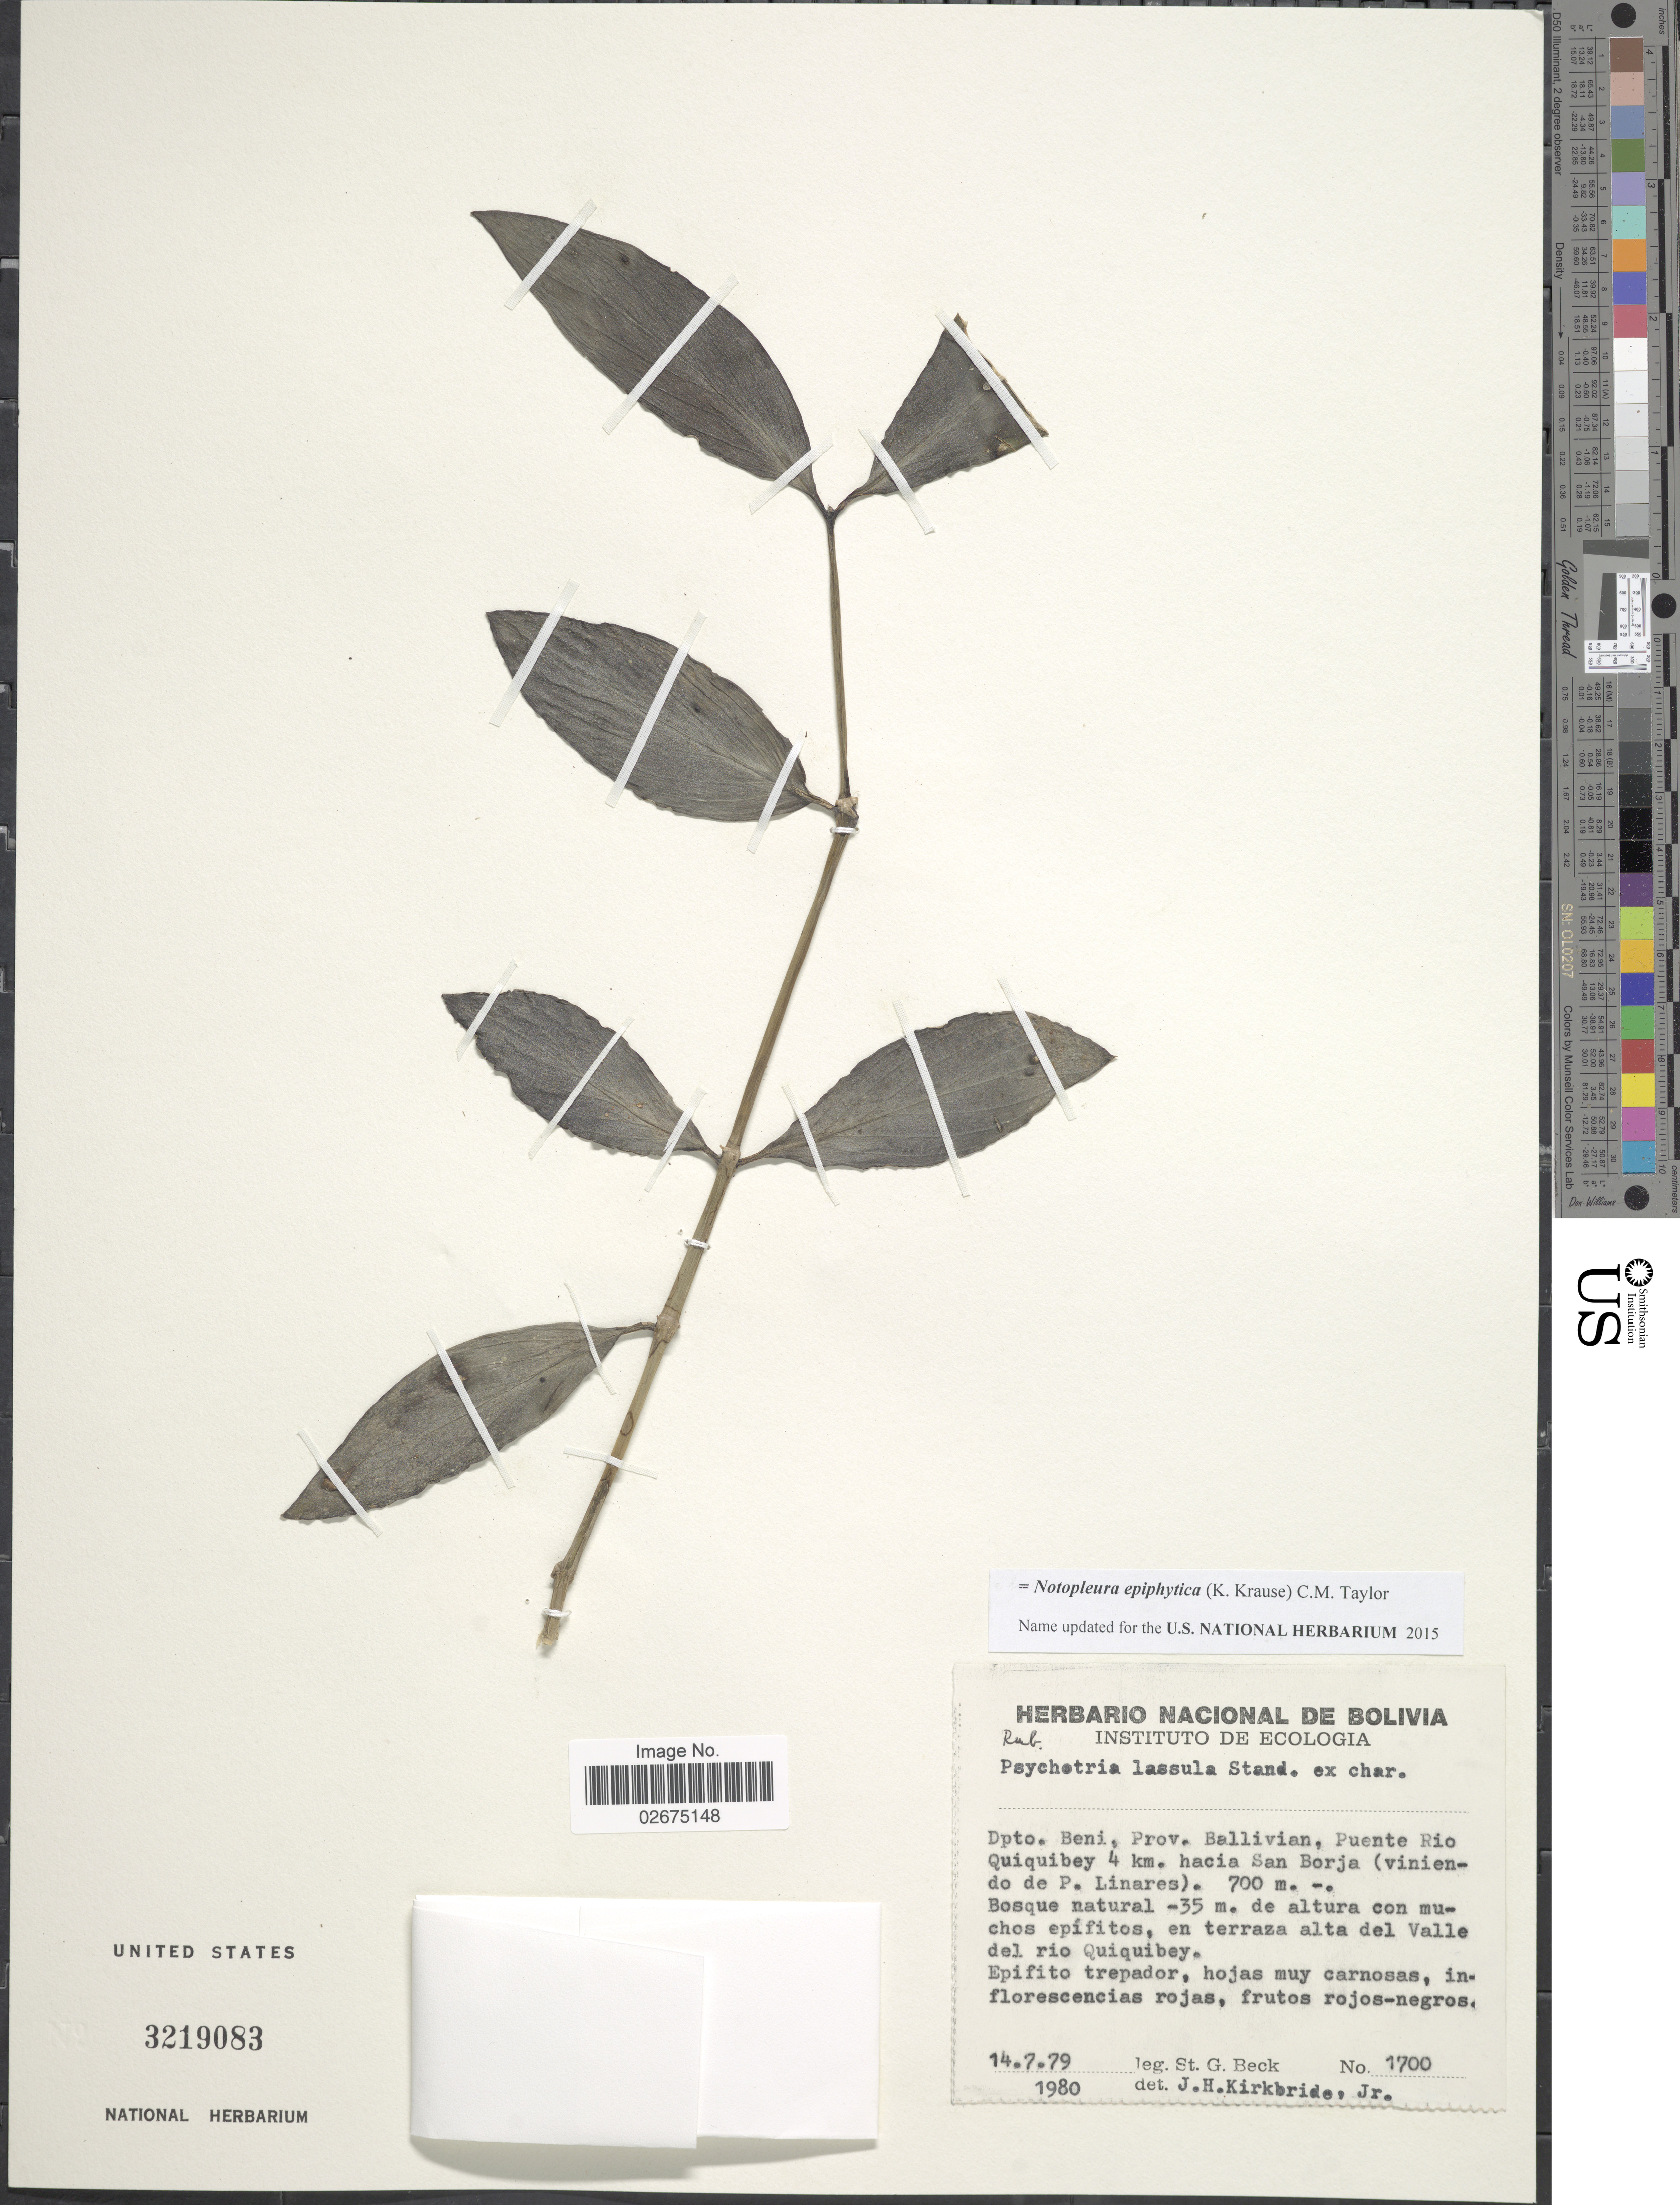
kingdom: Plantae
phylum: Tracheophyta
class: Magnoliopsida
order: Gentianales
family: Rubiaceae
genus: Notopleura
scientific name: Notopleura epiphytica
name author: (K. Krause) C.M. Taylor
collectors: S. G. Beck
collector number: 1700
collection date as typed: Transcribed d/m/y: 14/7/79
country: Bolivia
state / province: Beni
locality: Prov. Ballivian, Puente Rio Quiquibey 4 km. hacia San Borja (viniendo de P. Linares)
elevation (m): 700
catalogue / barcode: US 3219083